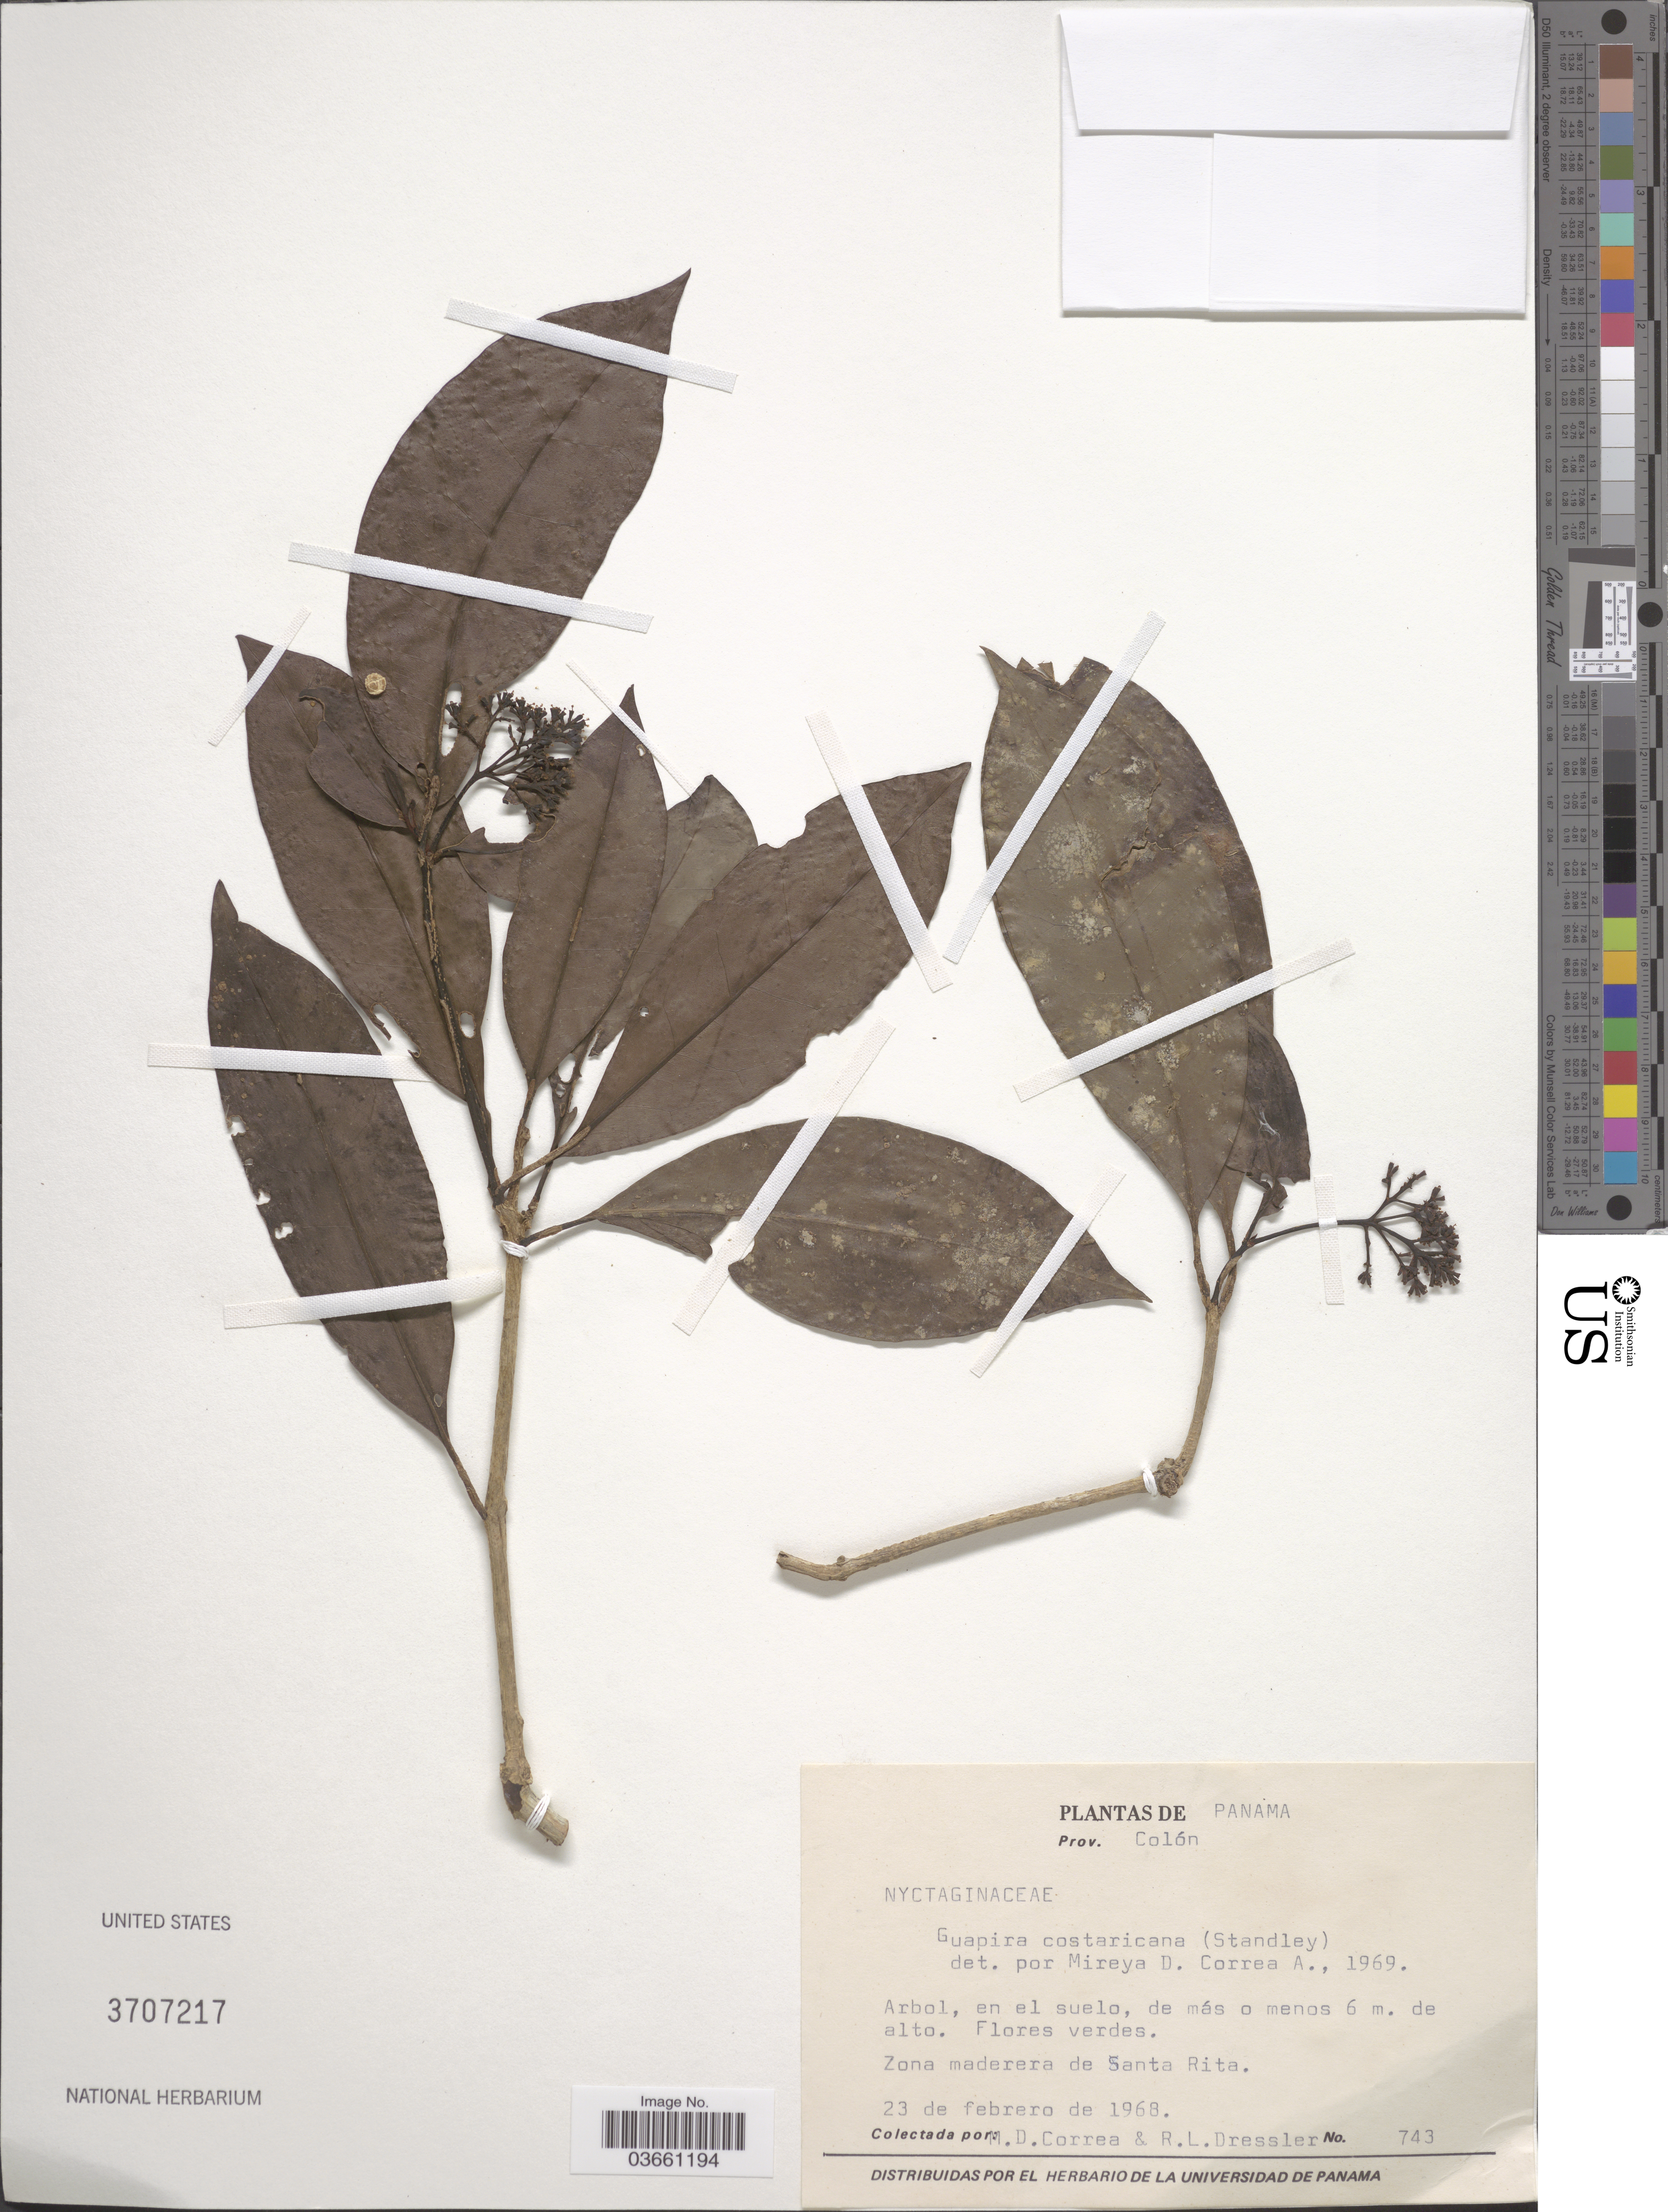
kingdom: Plantae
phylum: Tracheophyta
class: Magnoliopsida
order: Caryophyllales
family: Nyctaginaceae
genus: Guapira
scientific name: Guapira costaricana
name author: (Standl.) Woodson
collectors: M. D. Corrêa-A. & R. Dressler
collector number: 743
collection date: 1968-02-23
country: Panama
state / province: Colón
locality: Zona maderera de Santa Rita.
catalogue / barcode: US 3707217